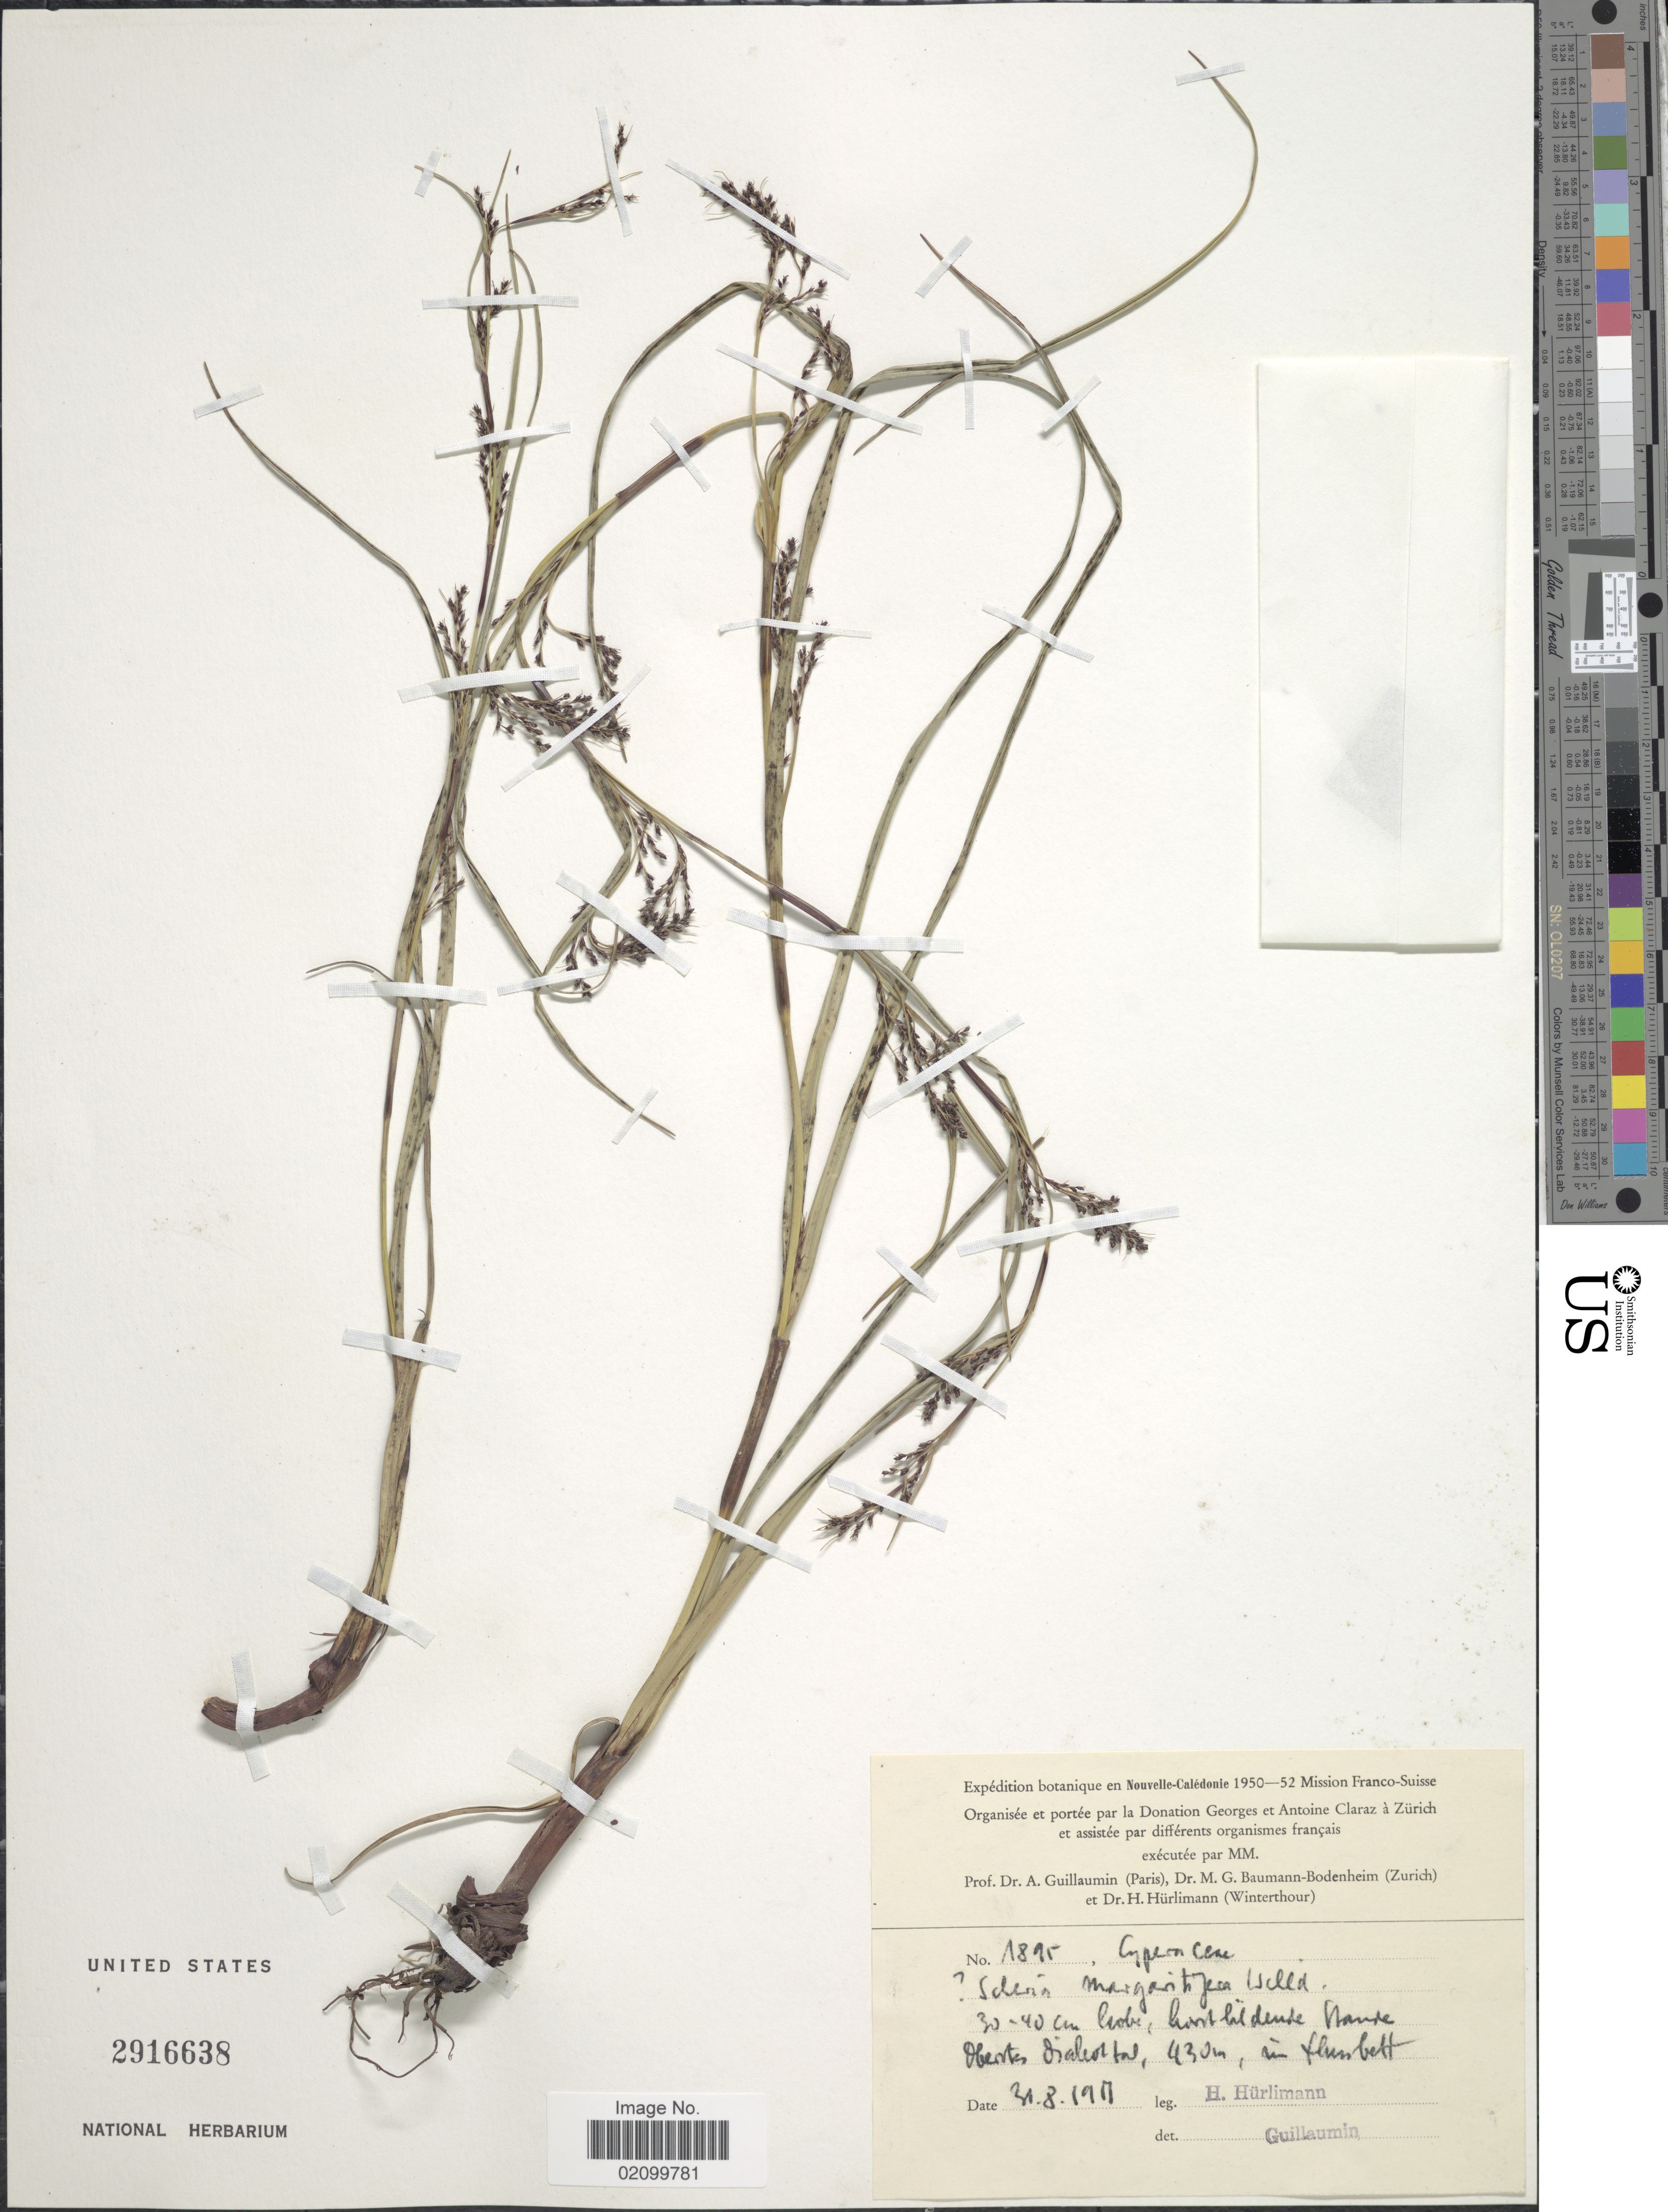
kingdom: Plantae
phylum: Tracheophyta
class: Liliopsida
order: Poales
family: Cyperaceae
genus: Scleria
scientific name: Scleria rheophila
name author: J. Raynal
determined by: Strong, Mark T., (BOT), Smithsonian Institution - National Museum of Natural History (UNITED STATES)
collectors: H. Hürlimann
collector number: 1895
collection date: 1951-08-31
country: New Caledonia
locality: Obestes Oialeotal, in flun belt [interpreted]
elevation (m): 430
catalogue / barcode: US 2916638